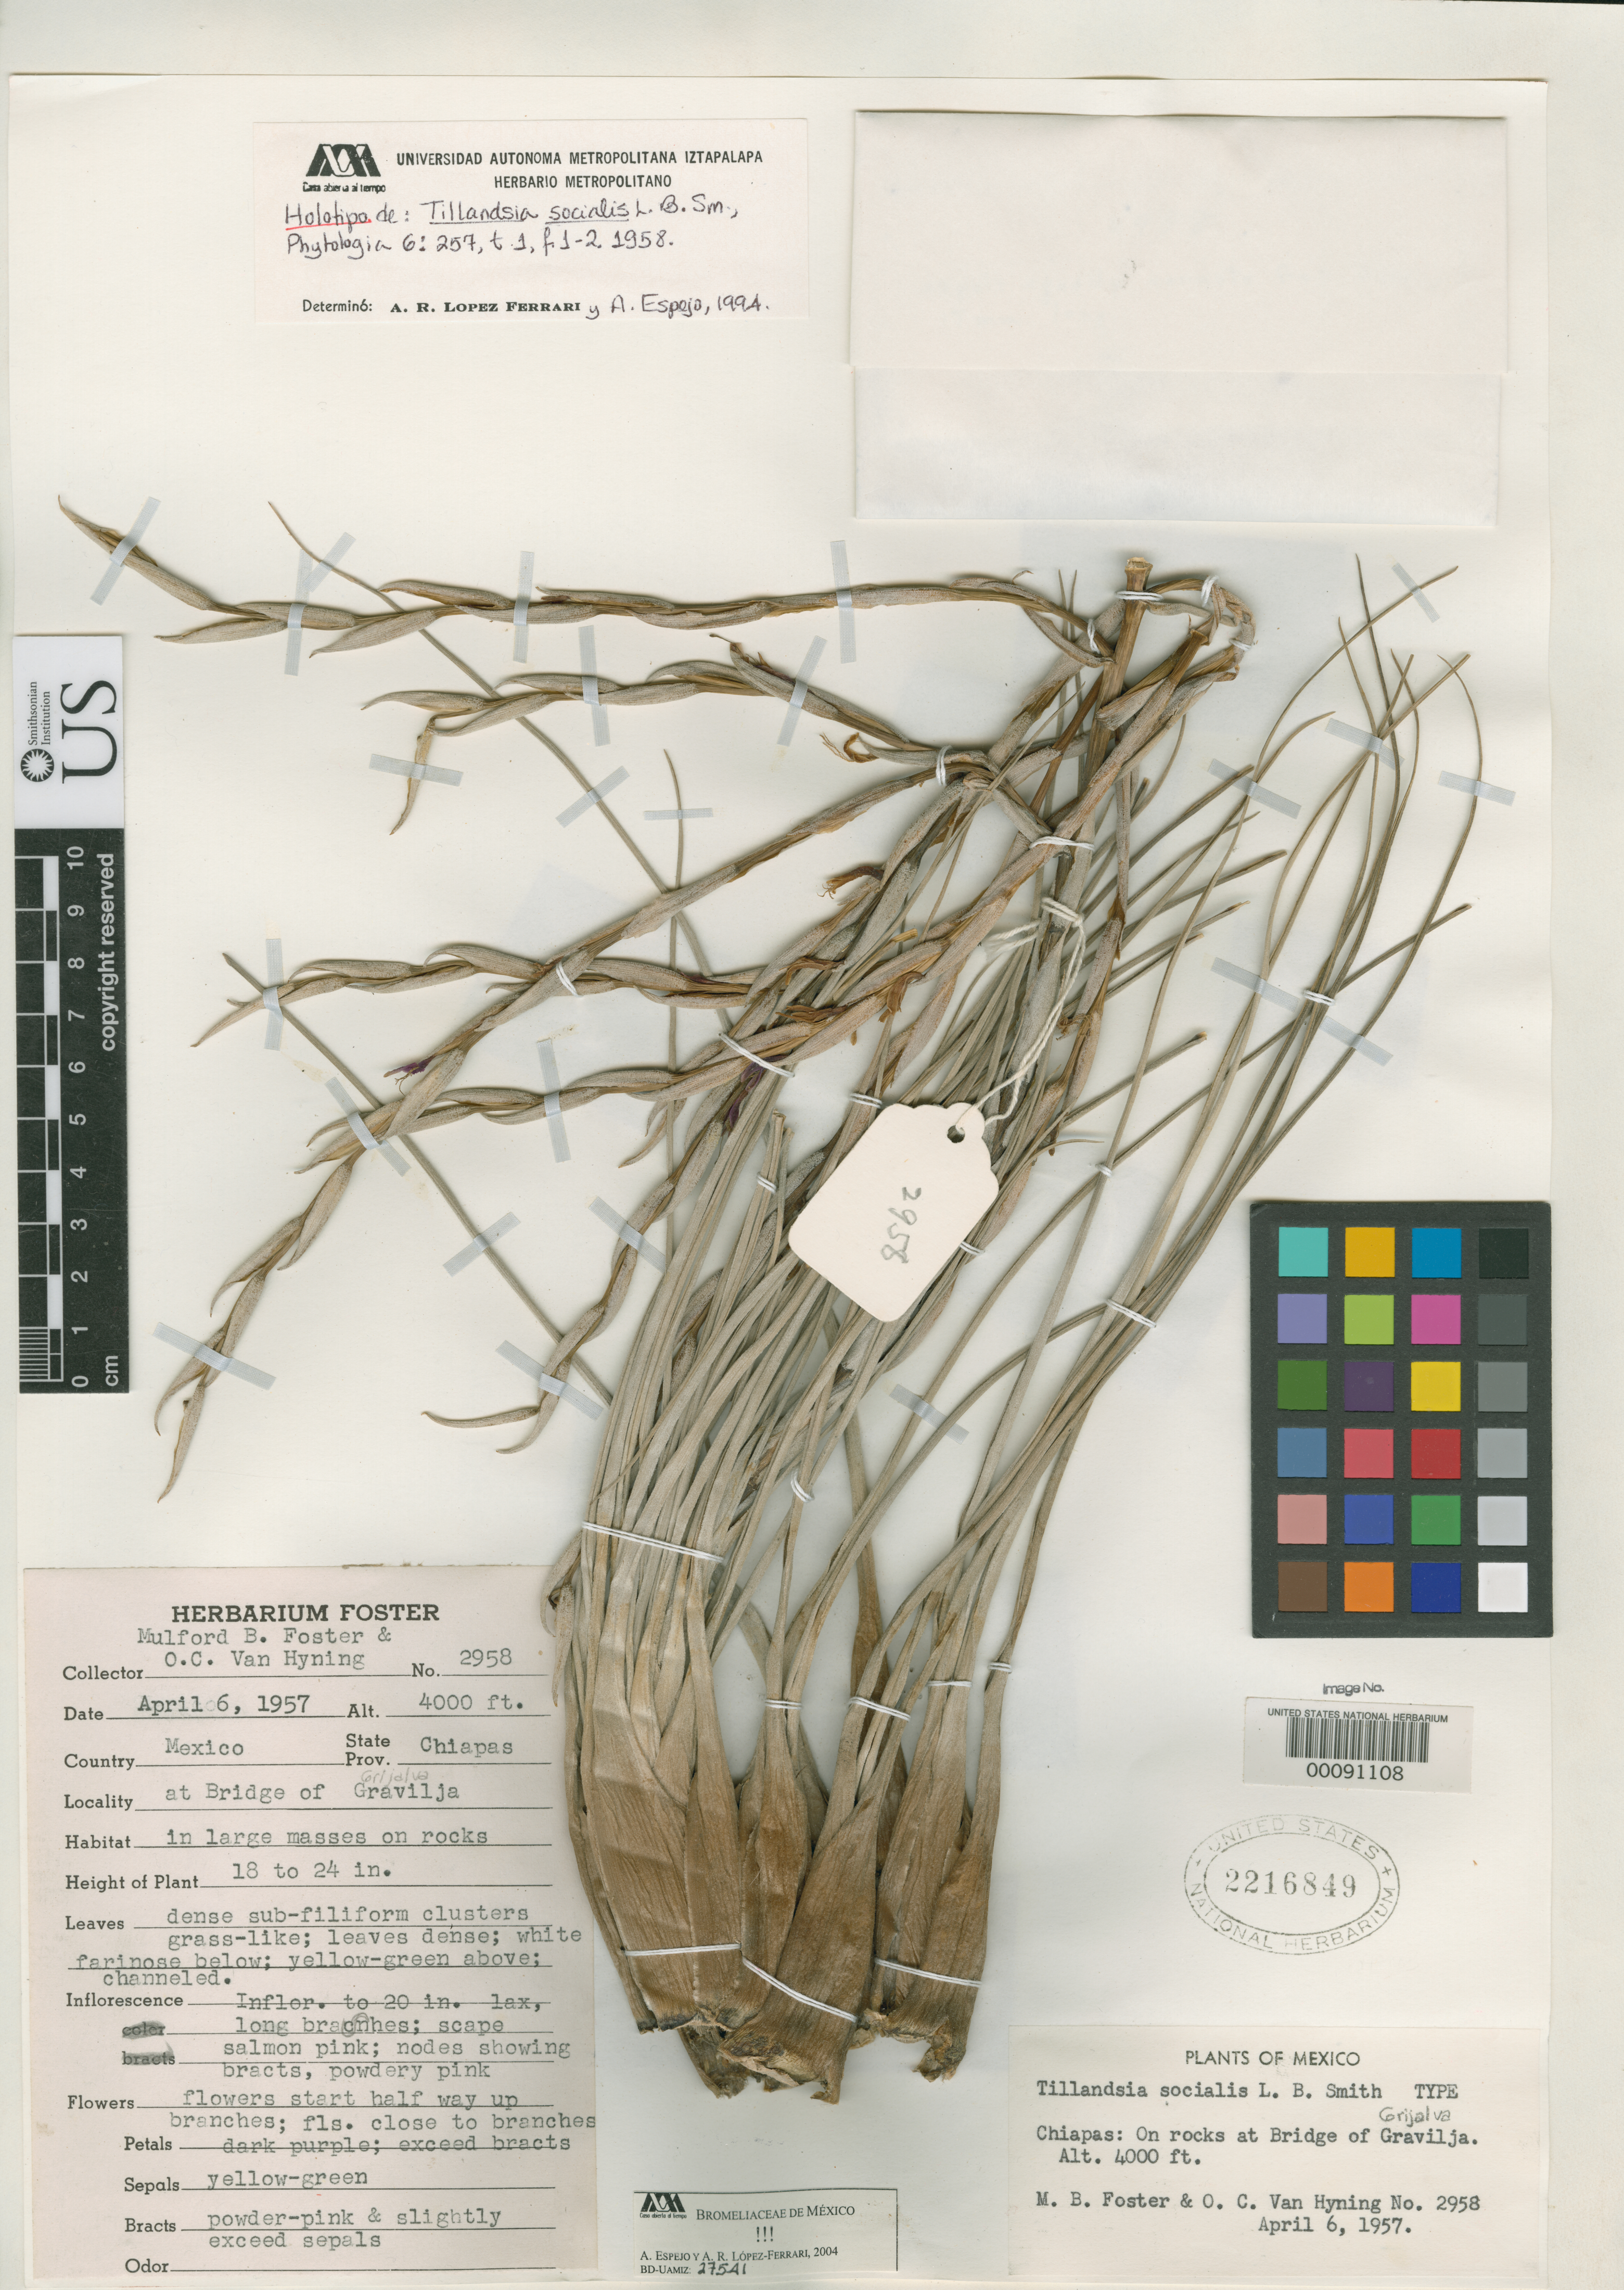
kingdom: Plantae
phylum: Tracheophyta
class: Liliopsida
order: Poales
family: Bromeliaceae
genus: Tillandsia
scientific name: Tillandsia socialis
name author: L.B. Sm.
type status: Holotype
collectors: M. B. Foster & O. Van Hyning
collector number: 2958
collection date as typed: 06 Apr 1957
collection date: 1957-04-06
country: Mexico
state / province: Chiapas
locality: At bridge of Gravilja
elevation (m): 1219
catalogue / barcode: US 2216849